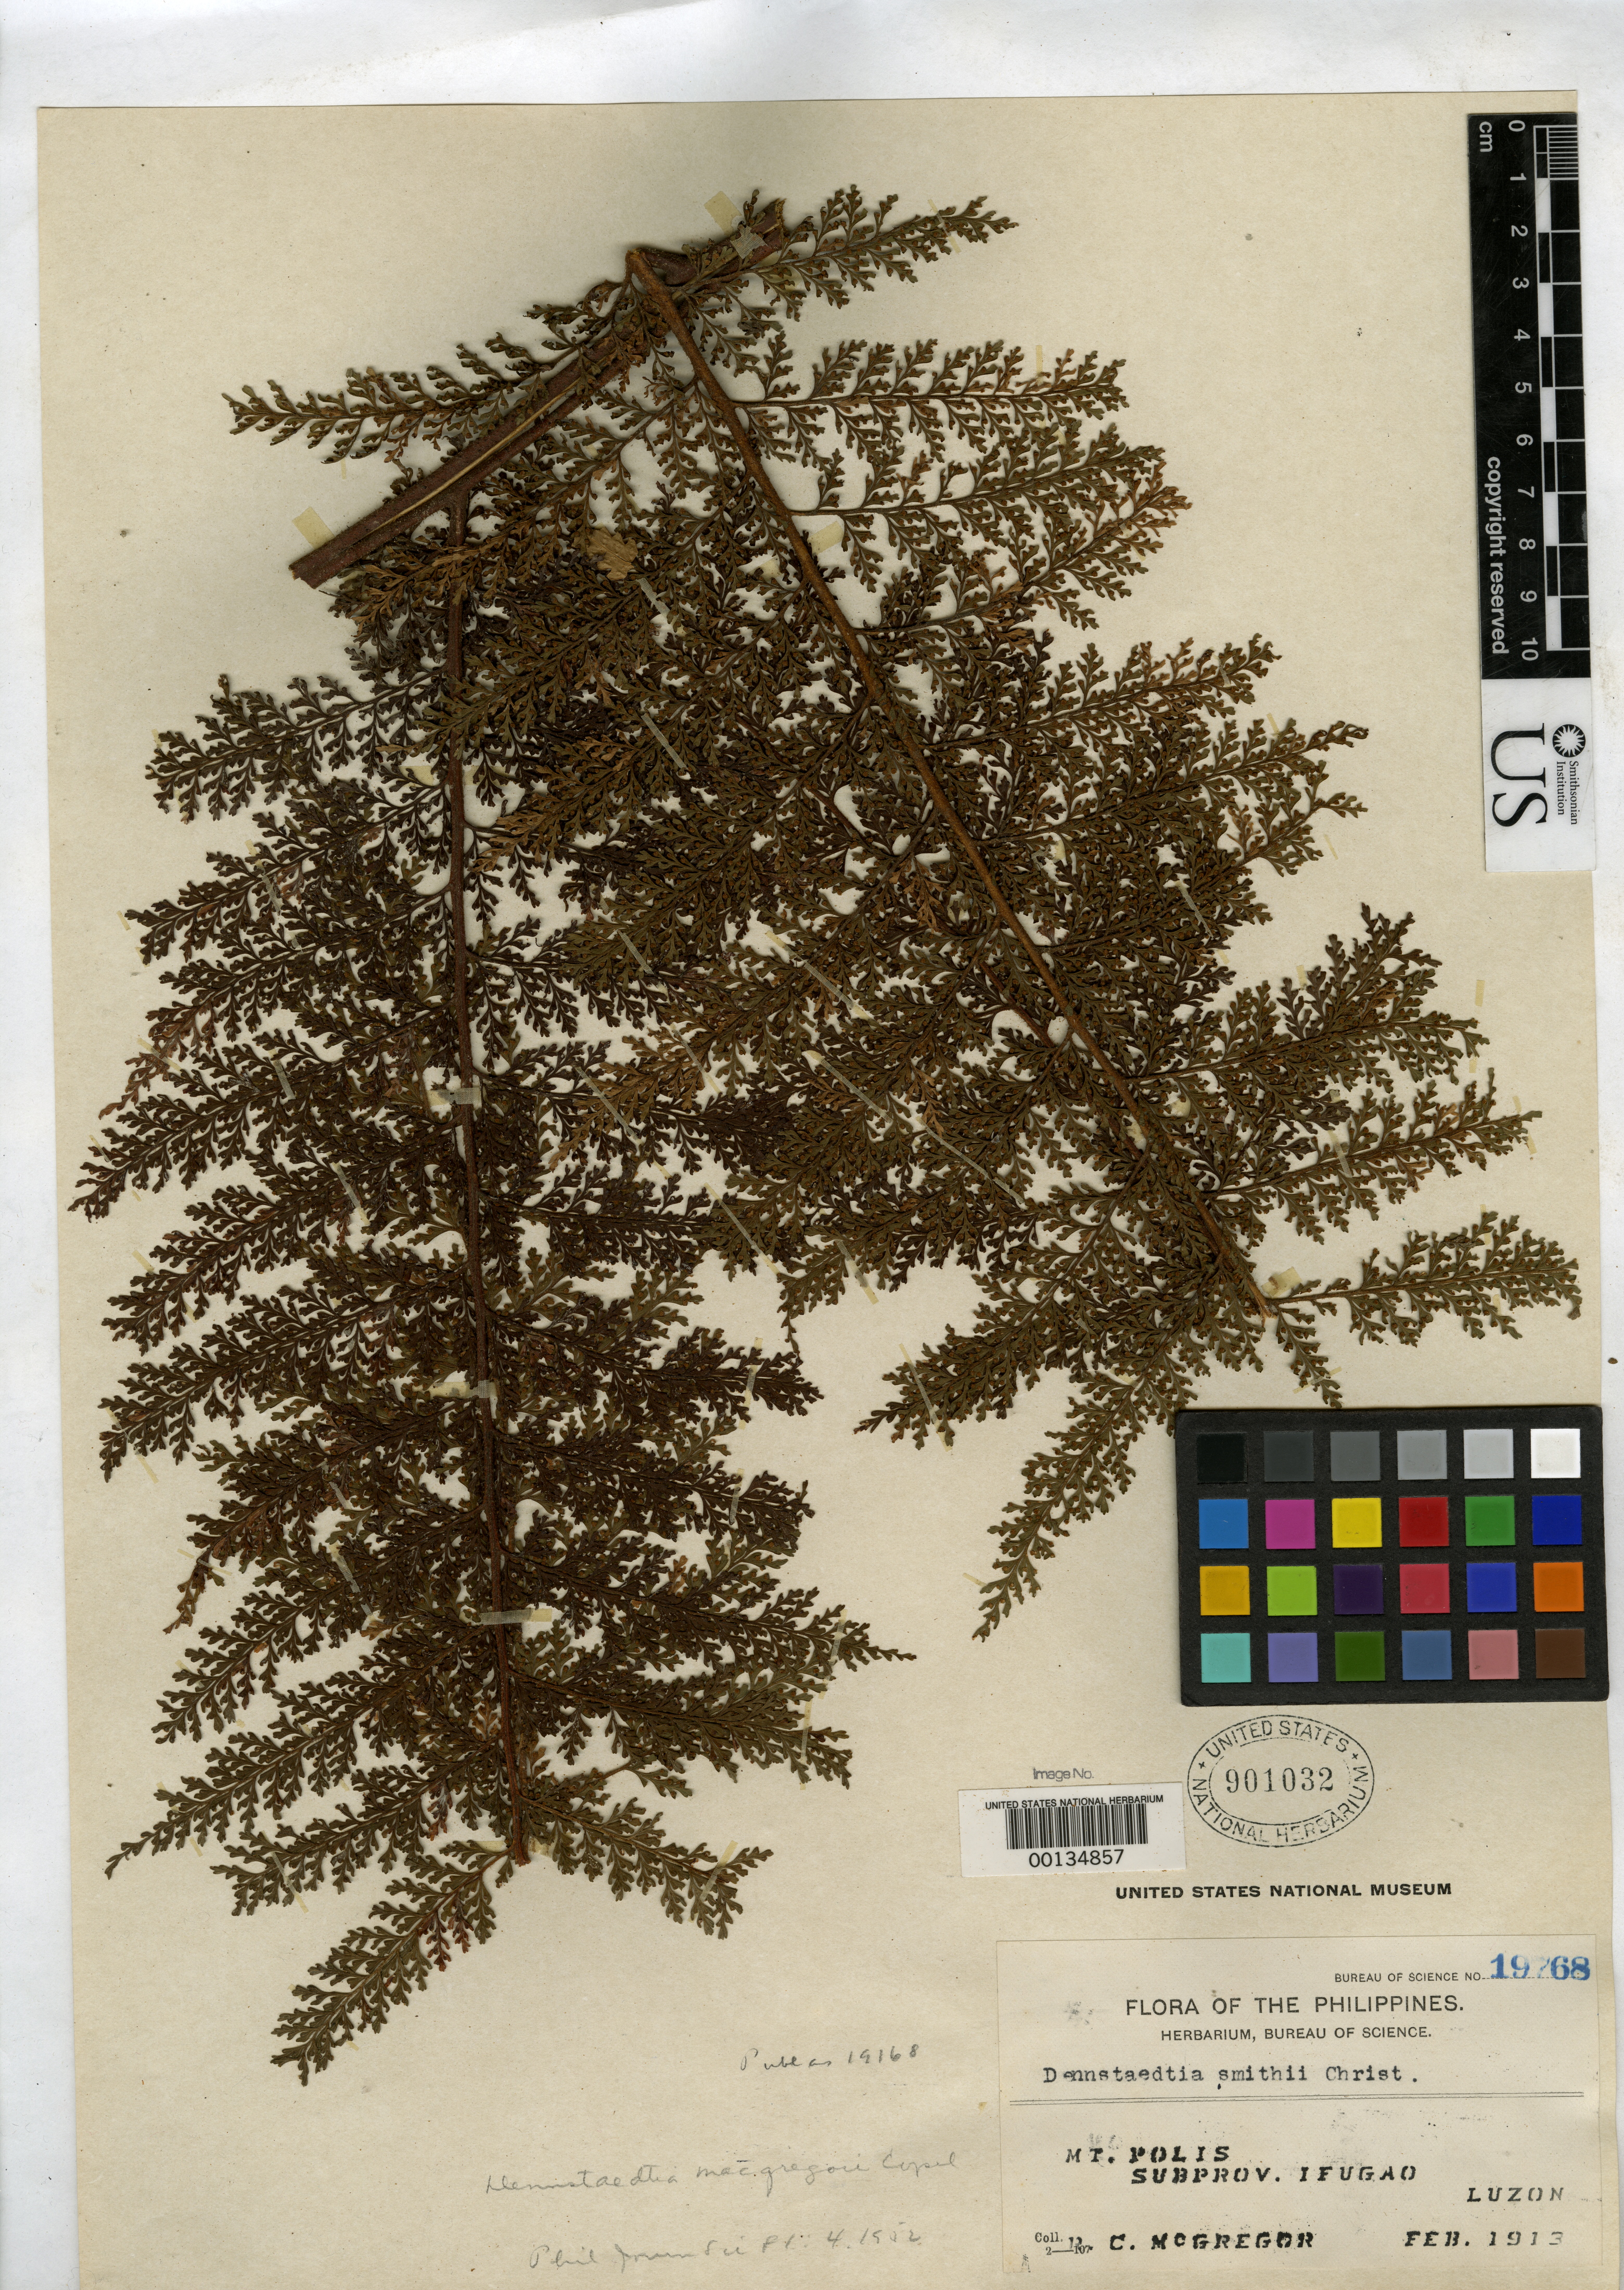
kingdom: Plantae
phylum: Tracheophyta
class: Polypodiopsida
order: Polypodiales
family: Dennstaedtiaceae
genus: Dennstaedtia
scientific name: Dennstaedtia macgregori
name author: Copel.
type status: Isotype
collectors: R. C. McGregor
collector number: Bur. Sci. 19768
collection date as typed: Feb 1913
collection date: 1913-02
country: Philippines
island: Luzon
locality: Mt. Polis. Igugao.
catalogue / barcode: US 901032